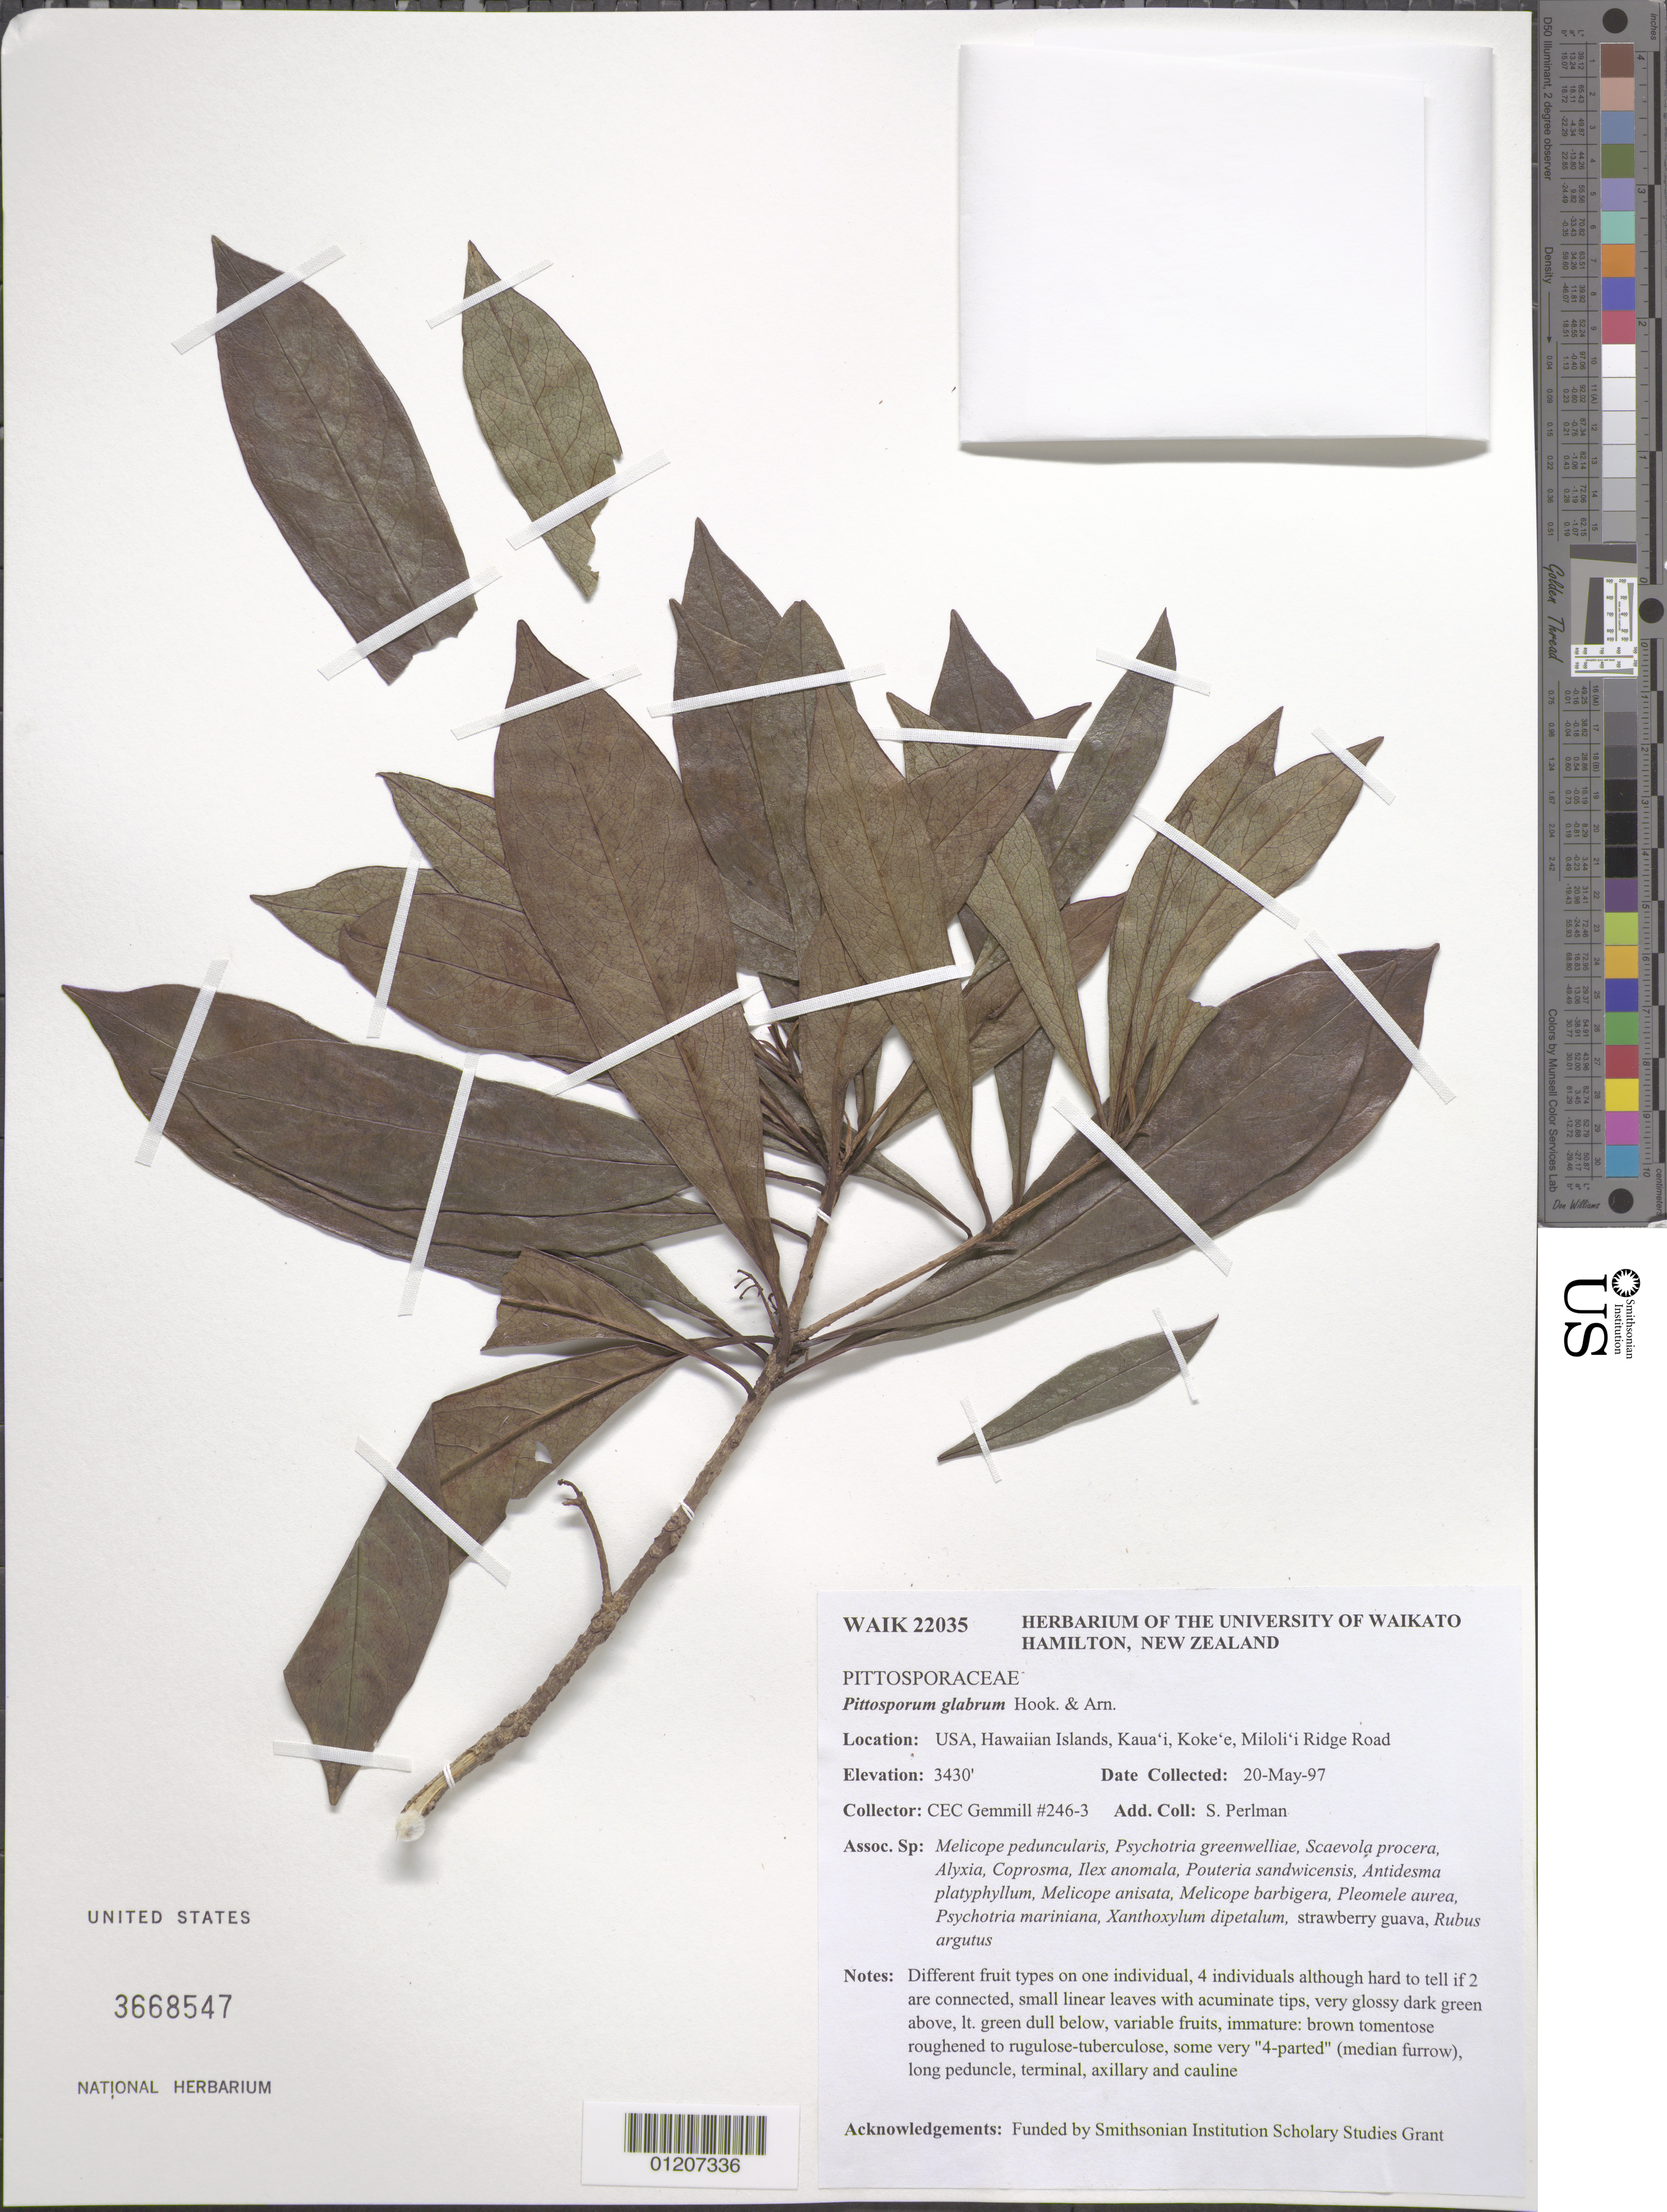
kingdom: Plantae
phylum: Tracheophyta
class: Magnoliopsida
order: Apiales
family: Pittosporaceae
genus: Pittosporum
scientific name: Pittosporum glabrum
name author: Hook. & Arn.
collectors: C. Gemmill & S. P. Perlman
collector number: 246-3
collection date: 1997-05-20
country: United States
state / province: Hawaii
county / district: Kaui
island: Kaua'i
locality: Kokee, Milolii Ridge Road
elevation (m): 1045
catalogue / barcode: US 3668547